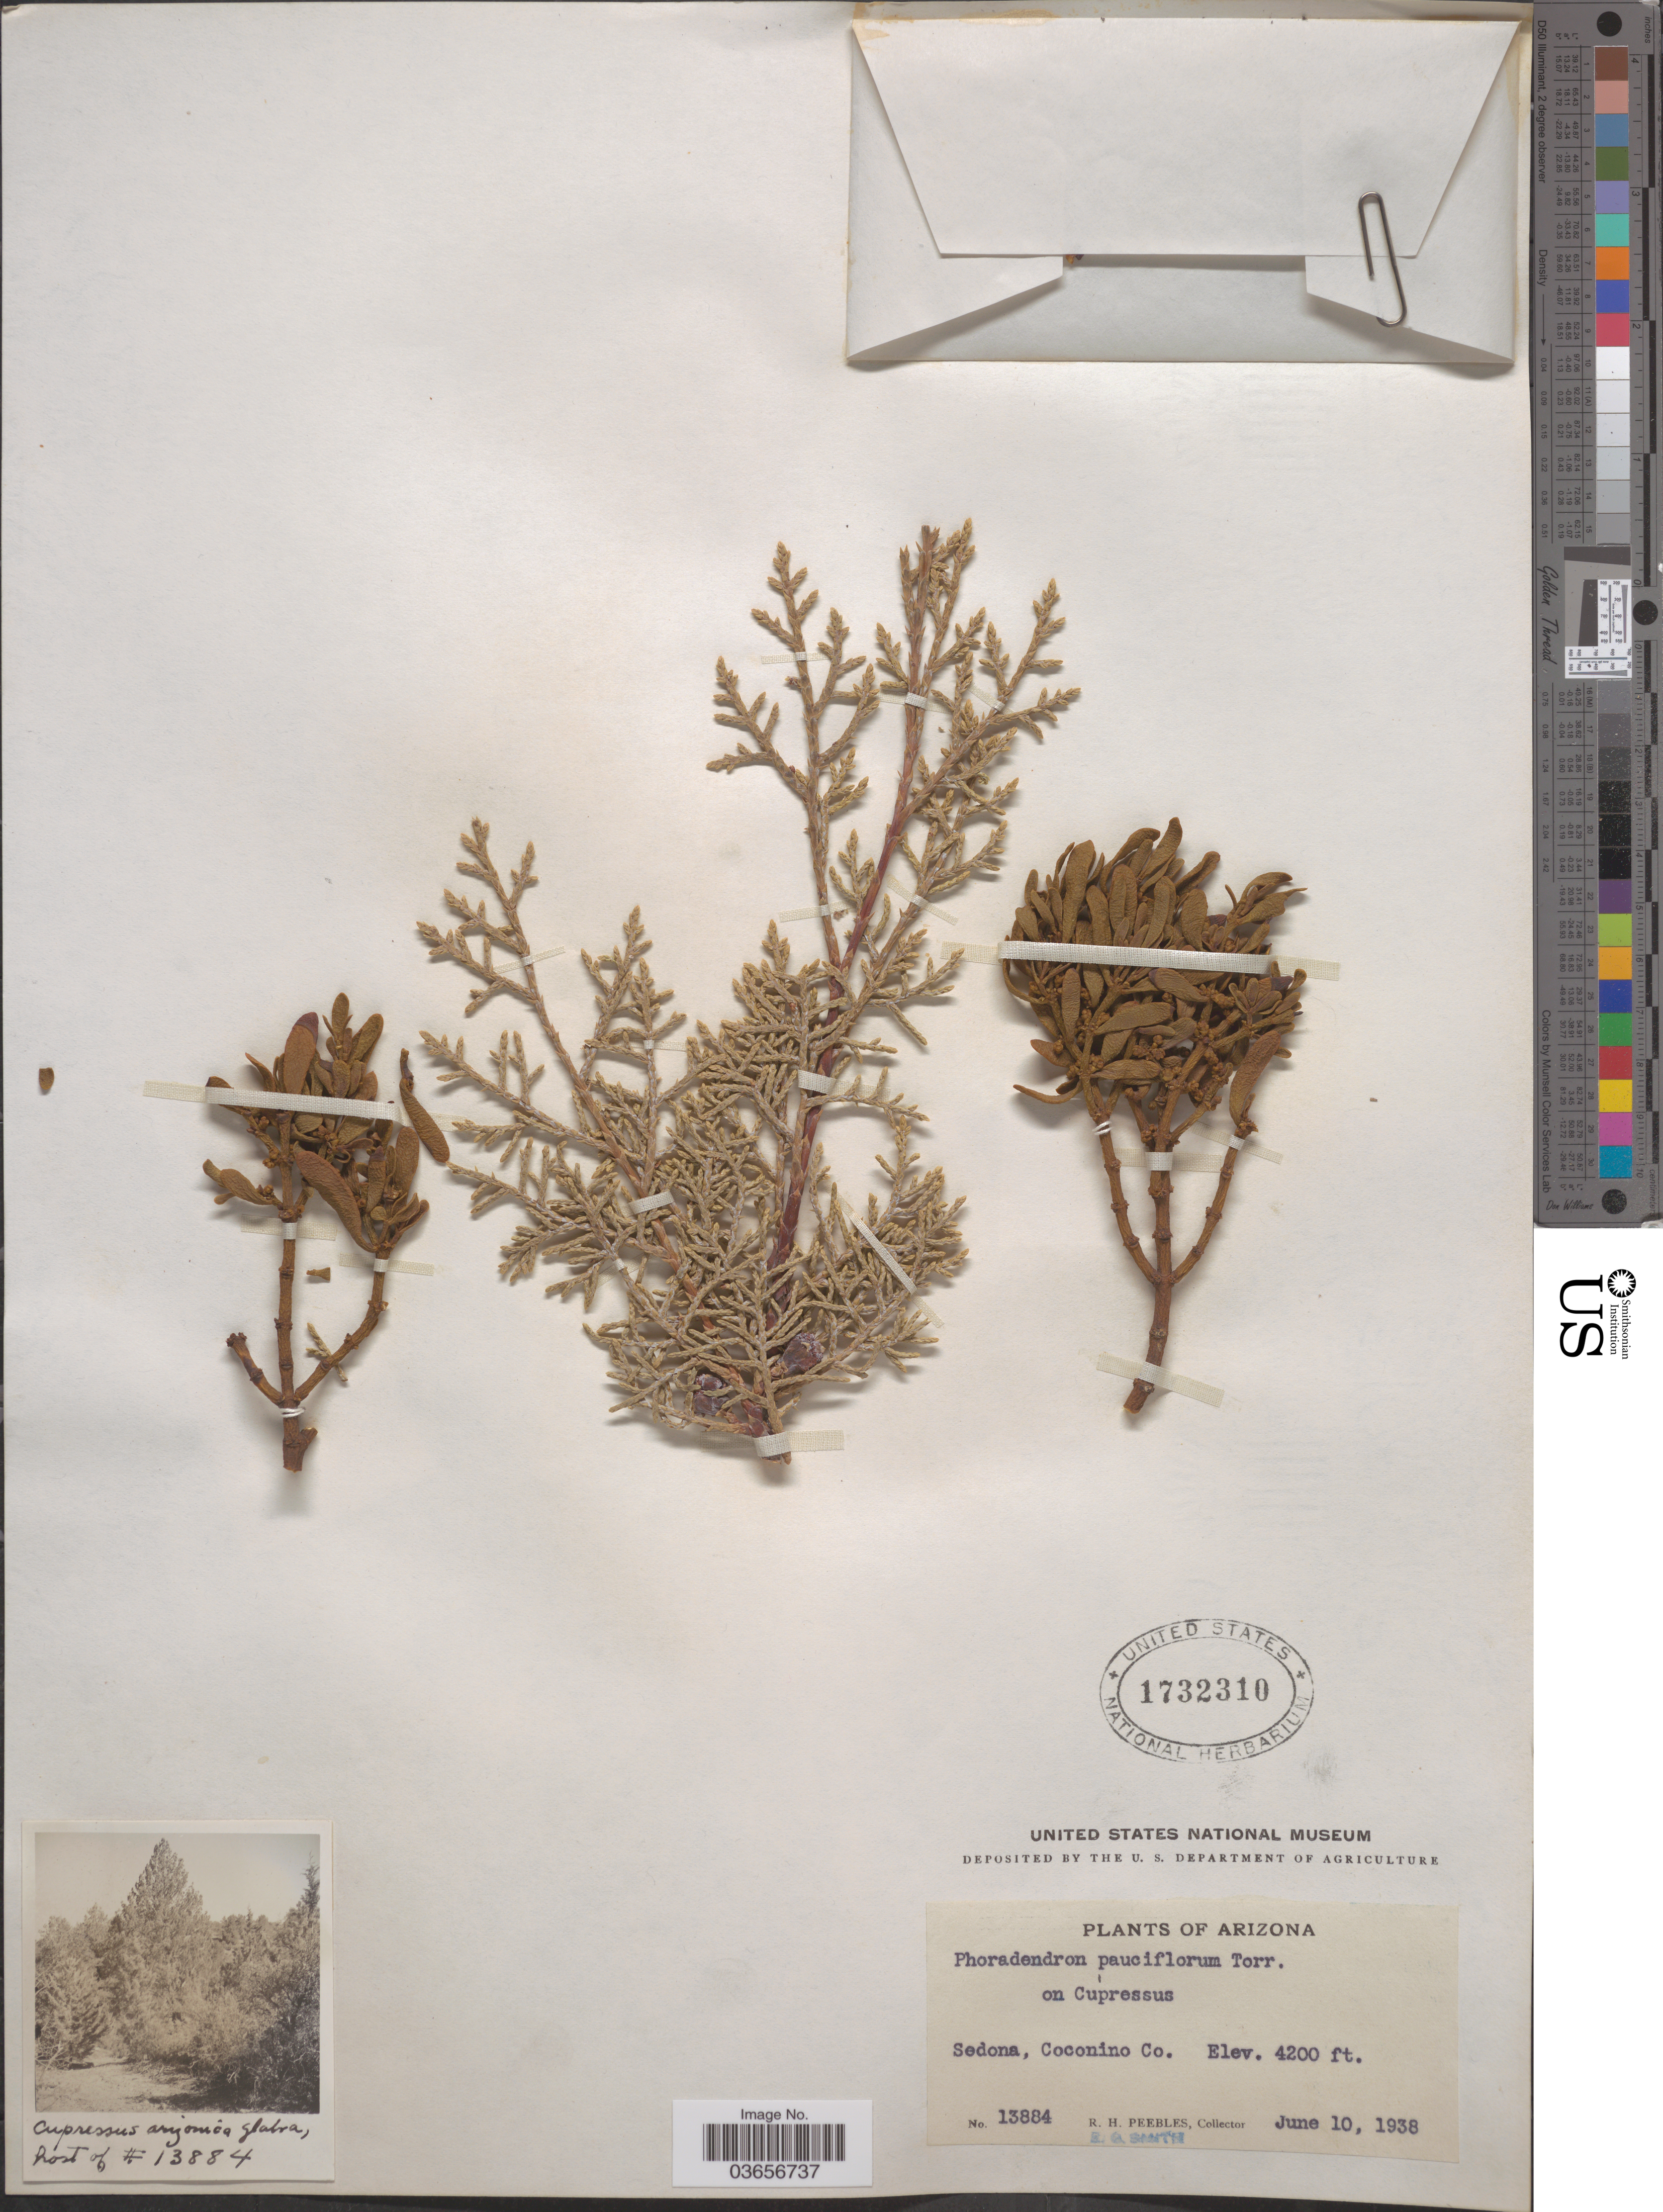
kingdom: Plantae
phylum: Tracheophyta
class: Magnoliopsida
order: Santalales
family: Viscaceae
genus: Phoradendron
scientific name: Phoradendron bolleanum var. pauciflorum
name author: (Torr.) Fosberg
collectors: R. H. Peebles & E. G. Smith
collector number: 13884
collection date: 1938-06-10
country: United States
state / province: Arizona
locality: Sedona, Coconino Co.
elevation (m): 1280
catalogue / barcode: US 1732310